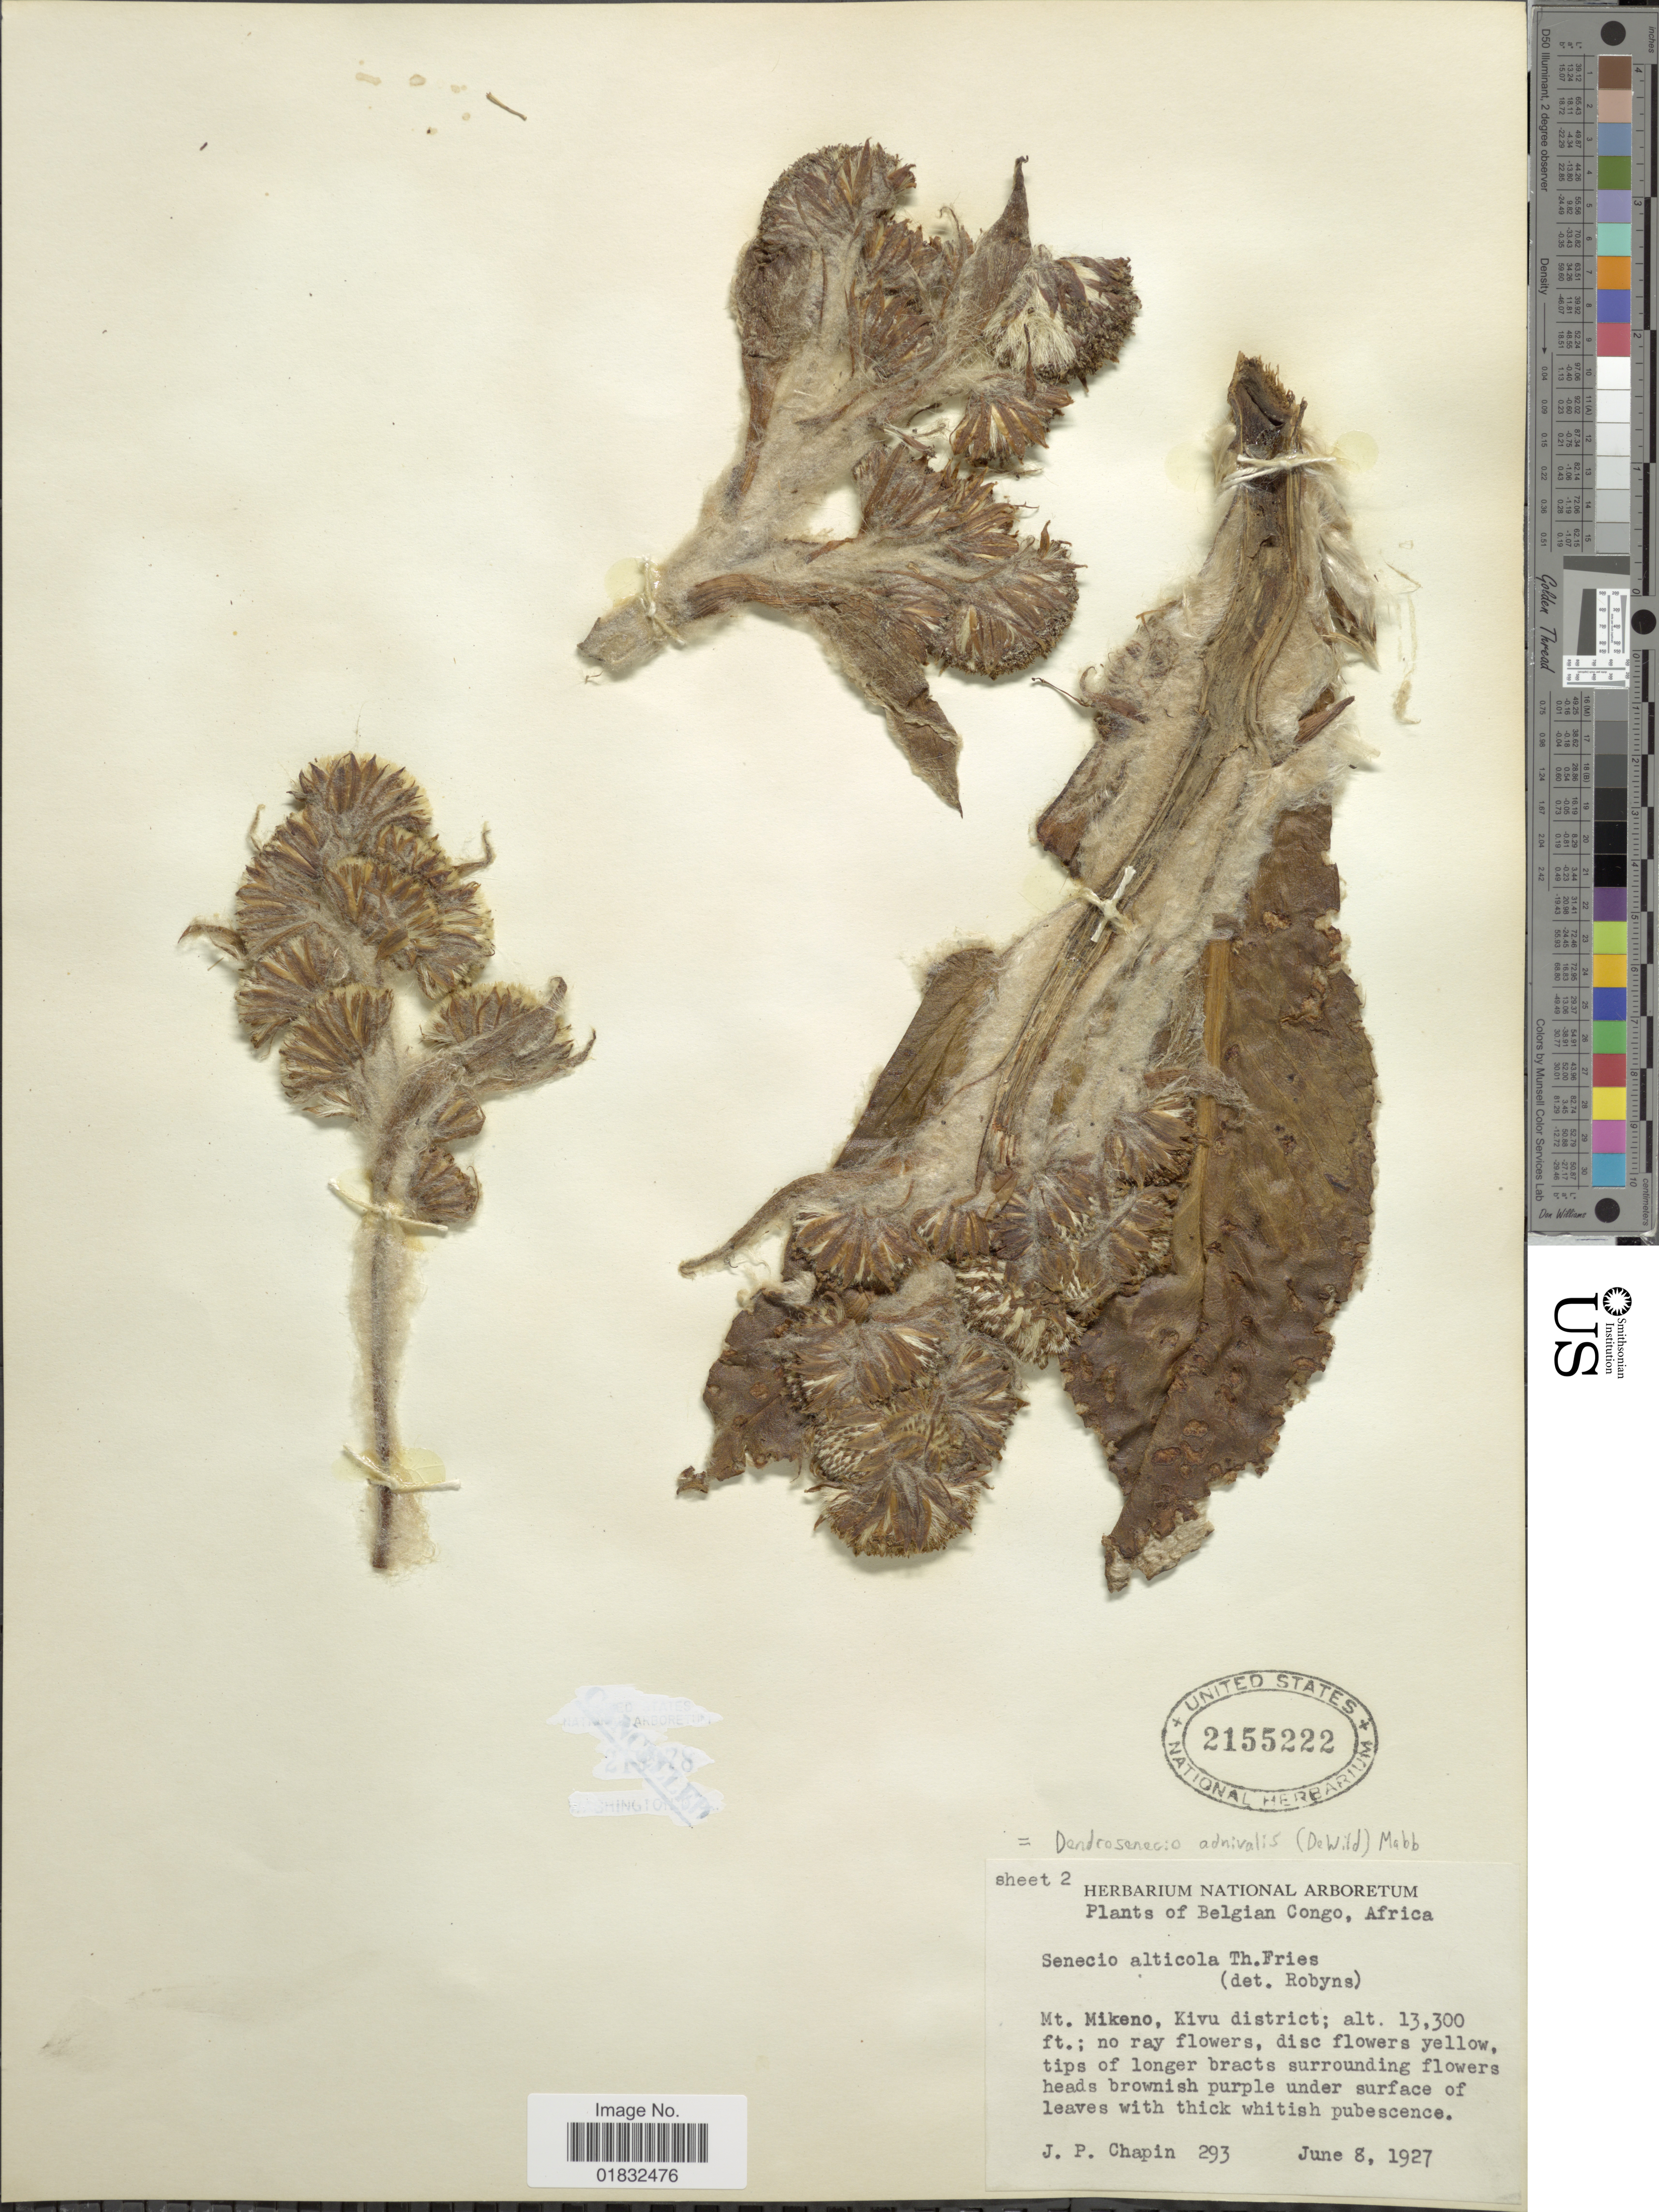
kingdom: Plantae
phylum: Tracheophyta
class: Magnoliopsida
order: Asterales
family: Asteraceae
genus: Dendrosenecio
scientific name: Dendrosenecio adnivalis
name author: (Stapf) E.B. Knox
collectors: J. Chapin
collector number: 293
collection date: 1927-06-08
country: Congo, Democratic Republic of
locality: Belgian Congo, Mt Mikeno, Kivu district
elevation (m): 4054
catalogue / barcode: US 2155222